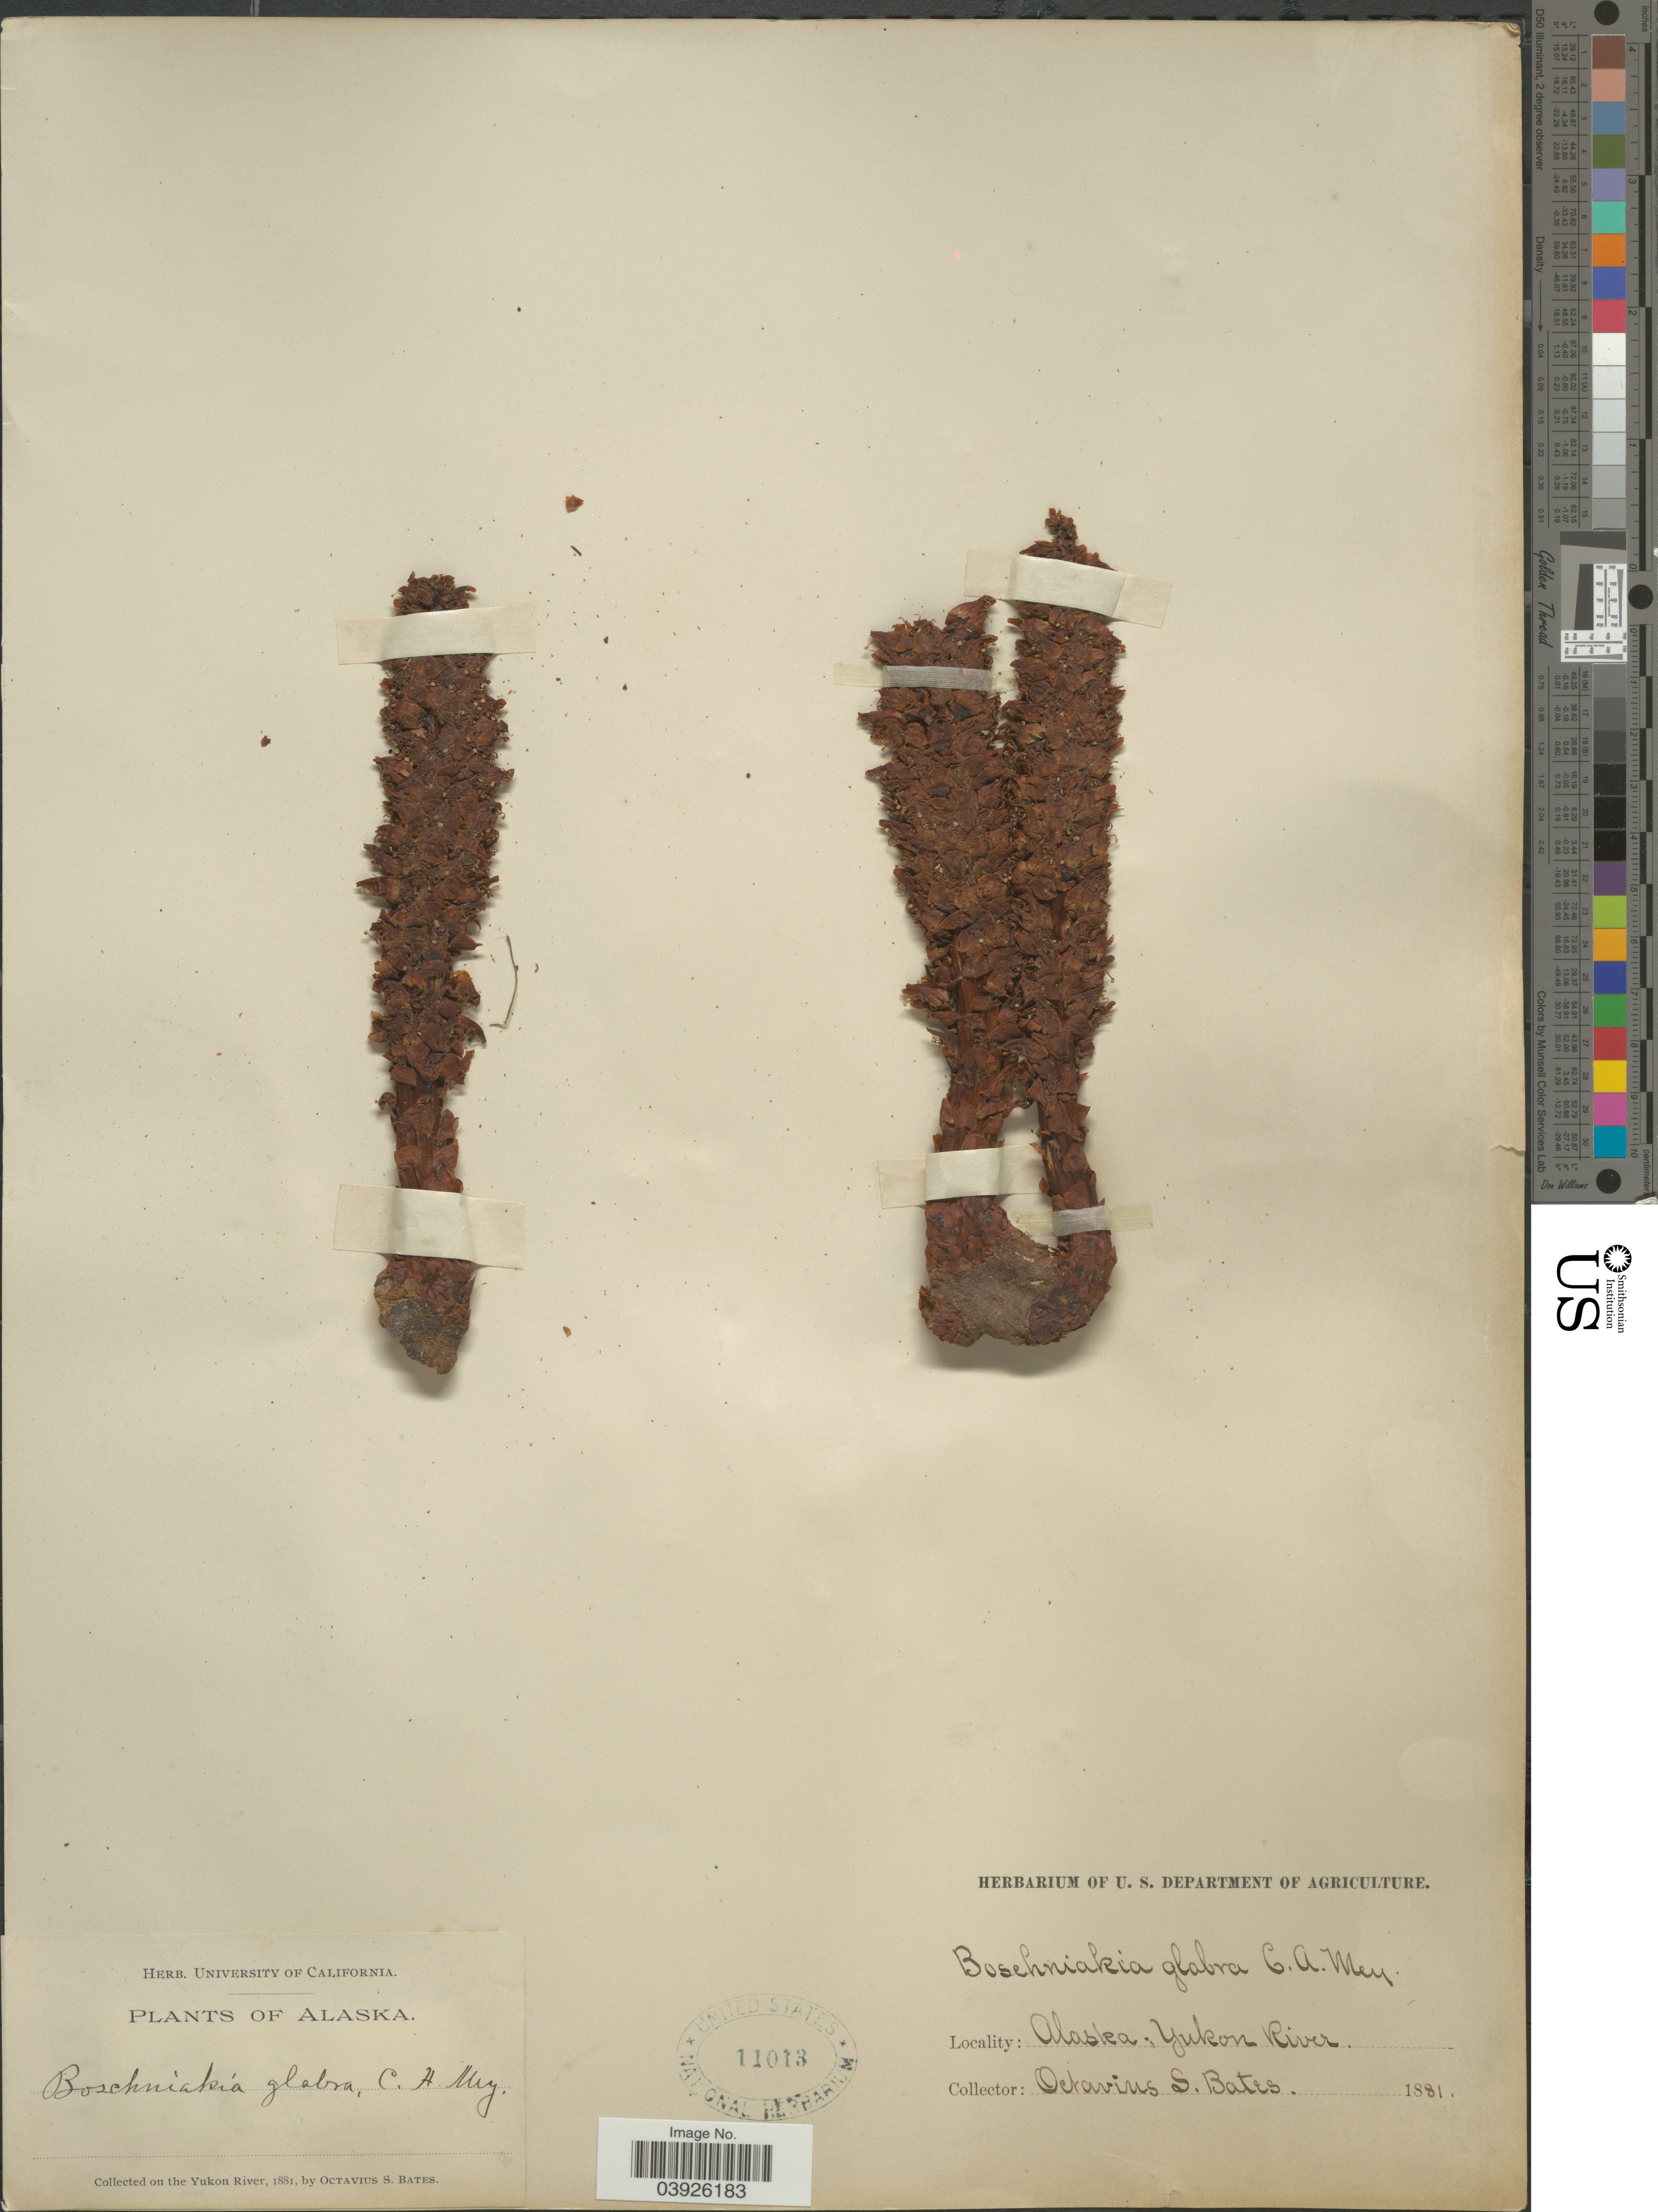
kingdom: Plantae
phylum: Tracheophyta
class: Magnoliopsida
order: Lamiales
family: Orobanchaceae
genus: Boschniakia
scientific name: Boschniakia rossica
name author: (Cham. & Schltdl.) B. Fedtsch.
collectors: O. Bates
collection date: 1881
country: United States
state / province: Alaska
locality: On the Yukon River.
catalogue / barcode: US 11013